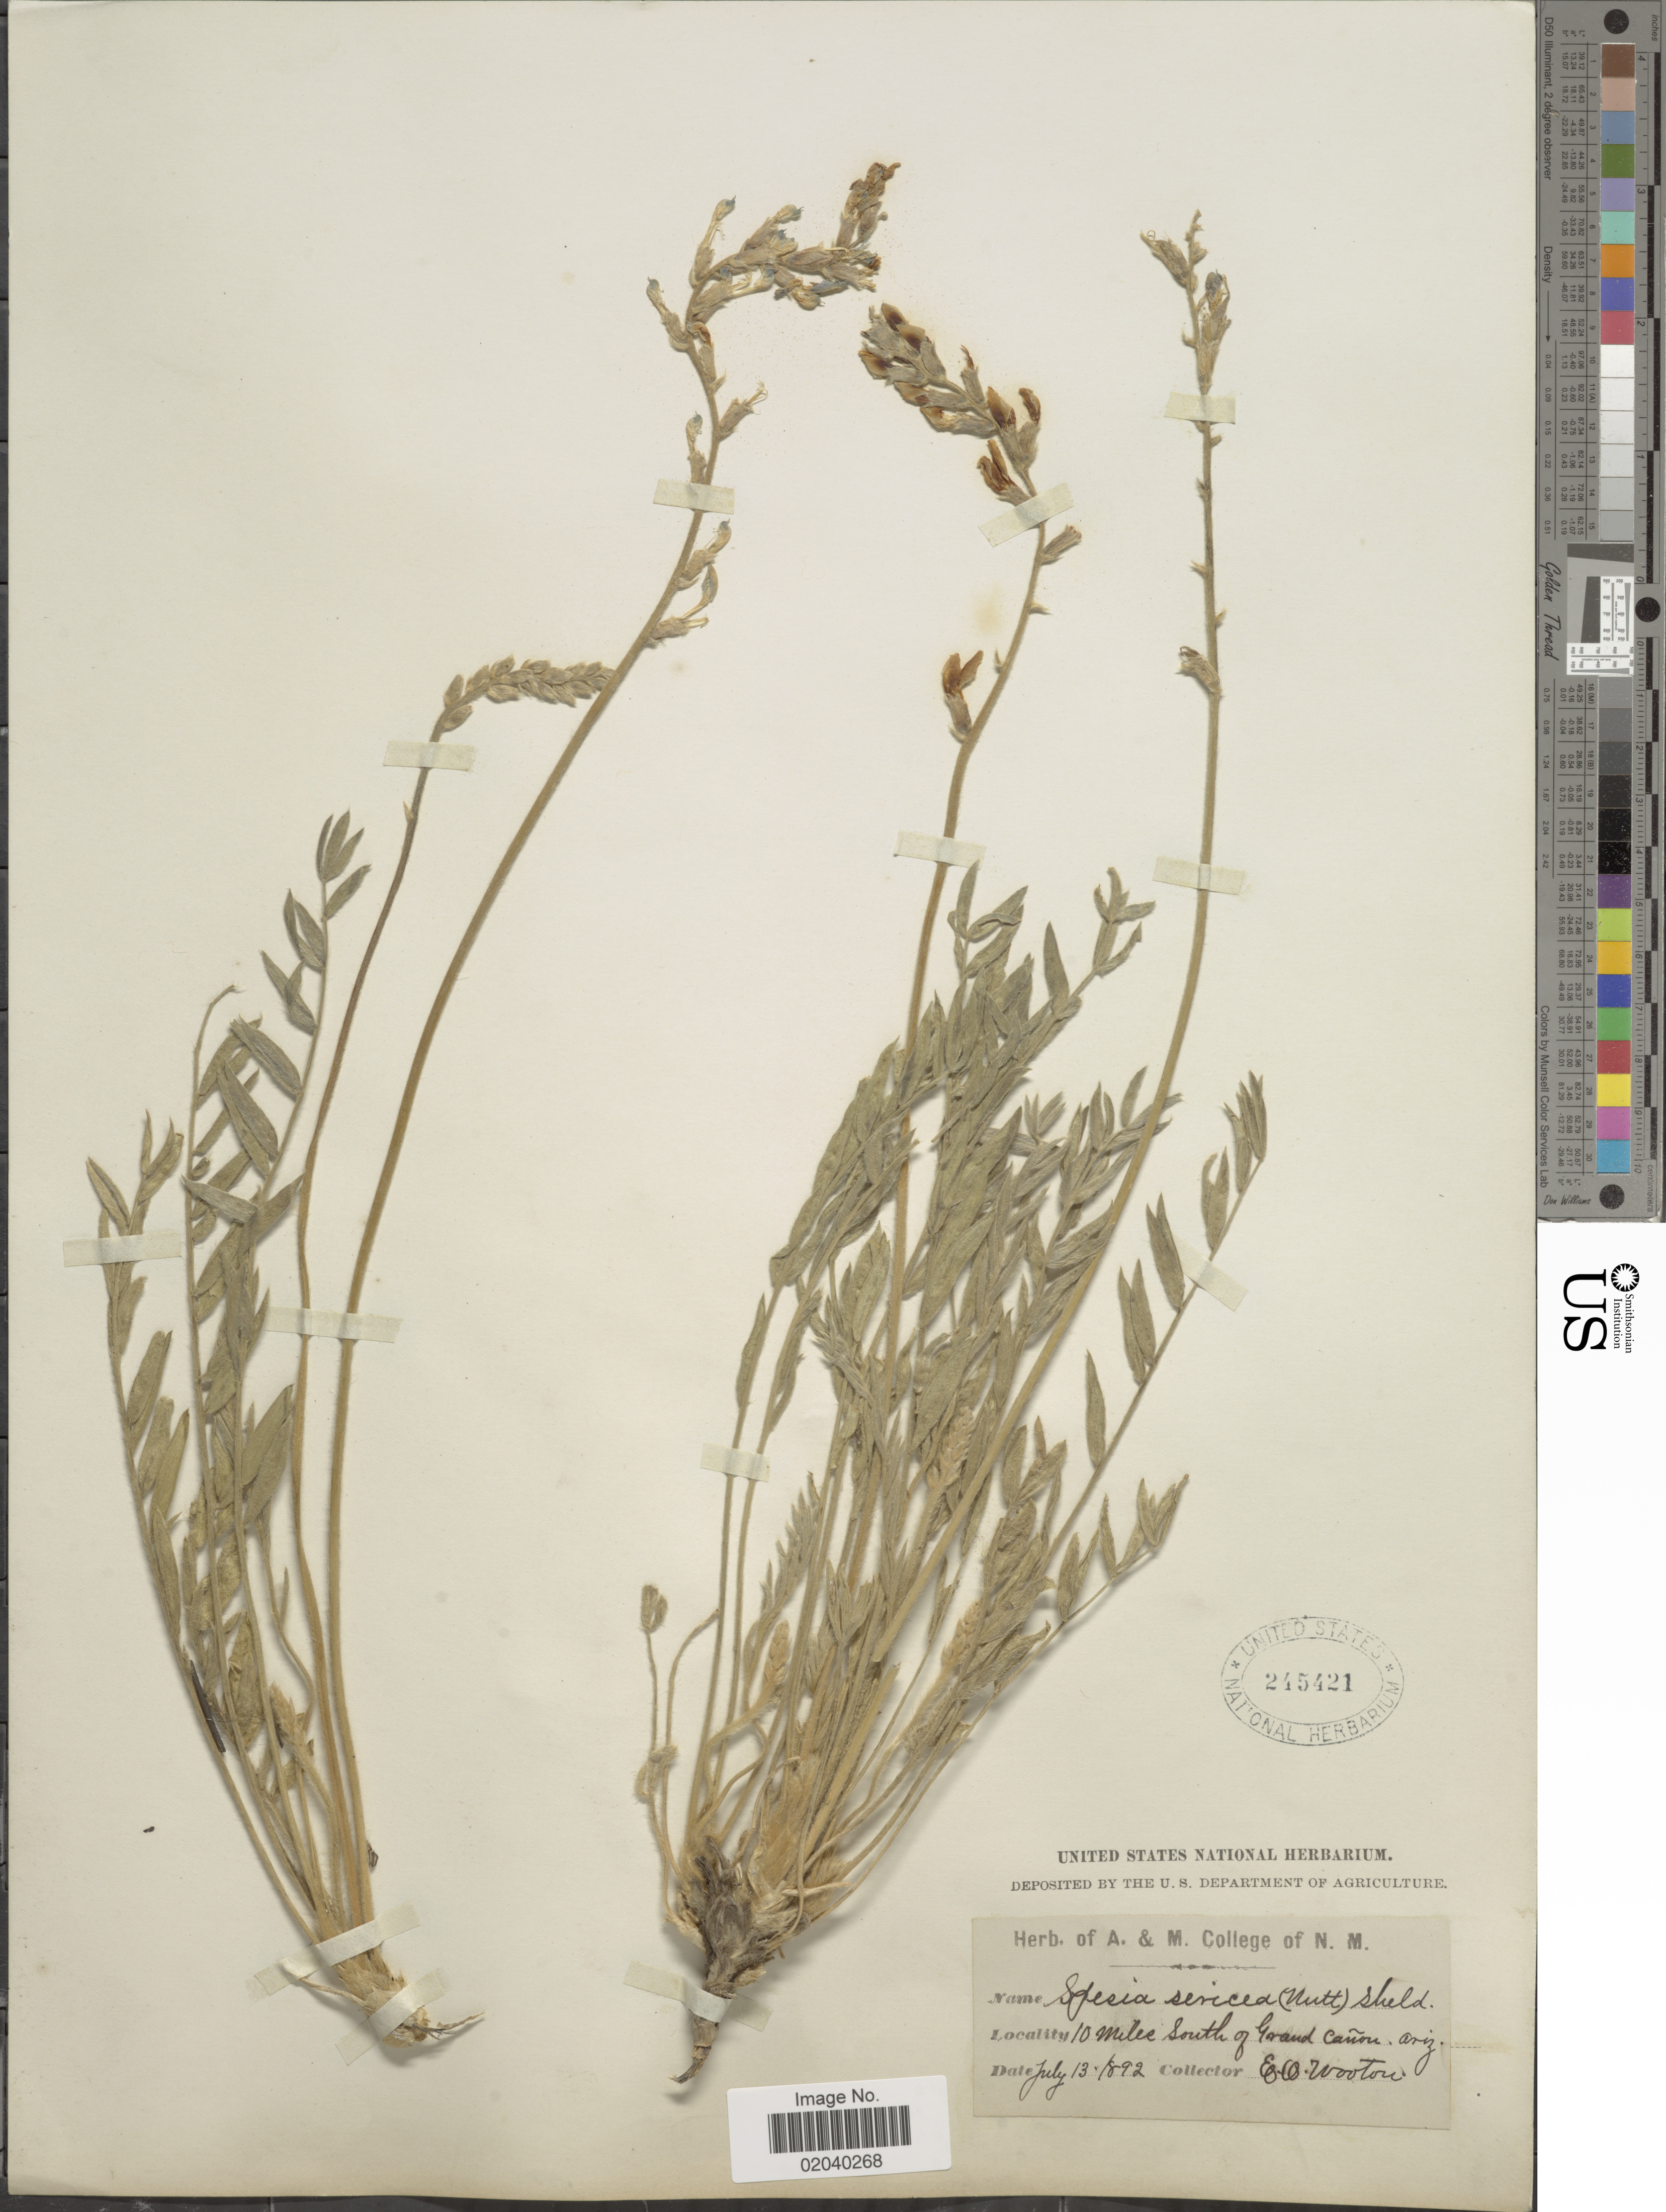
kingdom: Plantae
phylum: Tracheophyta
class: Magnoliopsida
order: Fabales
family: Fabaceae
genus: Oxytropis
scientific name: Oxytropis sericea var. sericea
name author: Nutt.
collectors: E. O. Wooton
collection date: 1892-07-13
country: United States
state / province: Arizona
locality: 10 miles South of Grand Cañon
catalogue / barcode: US 245421